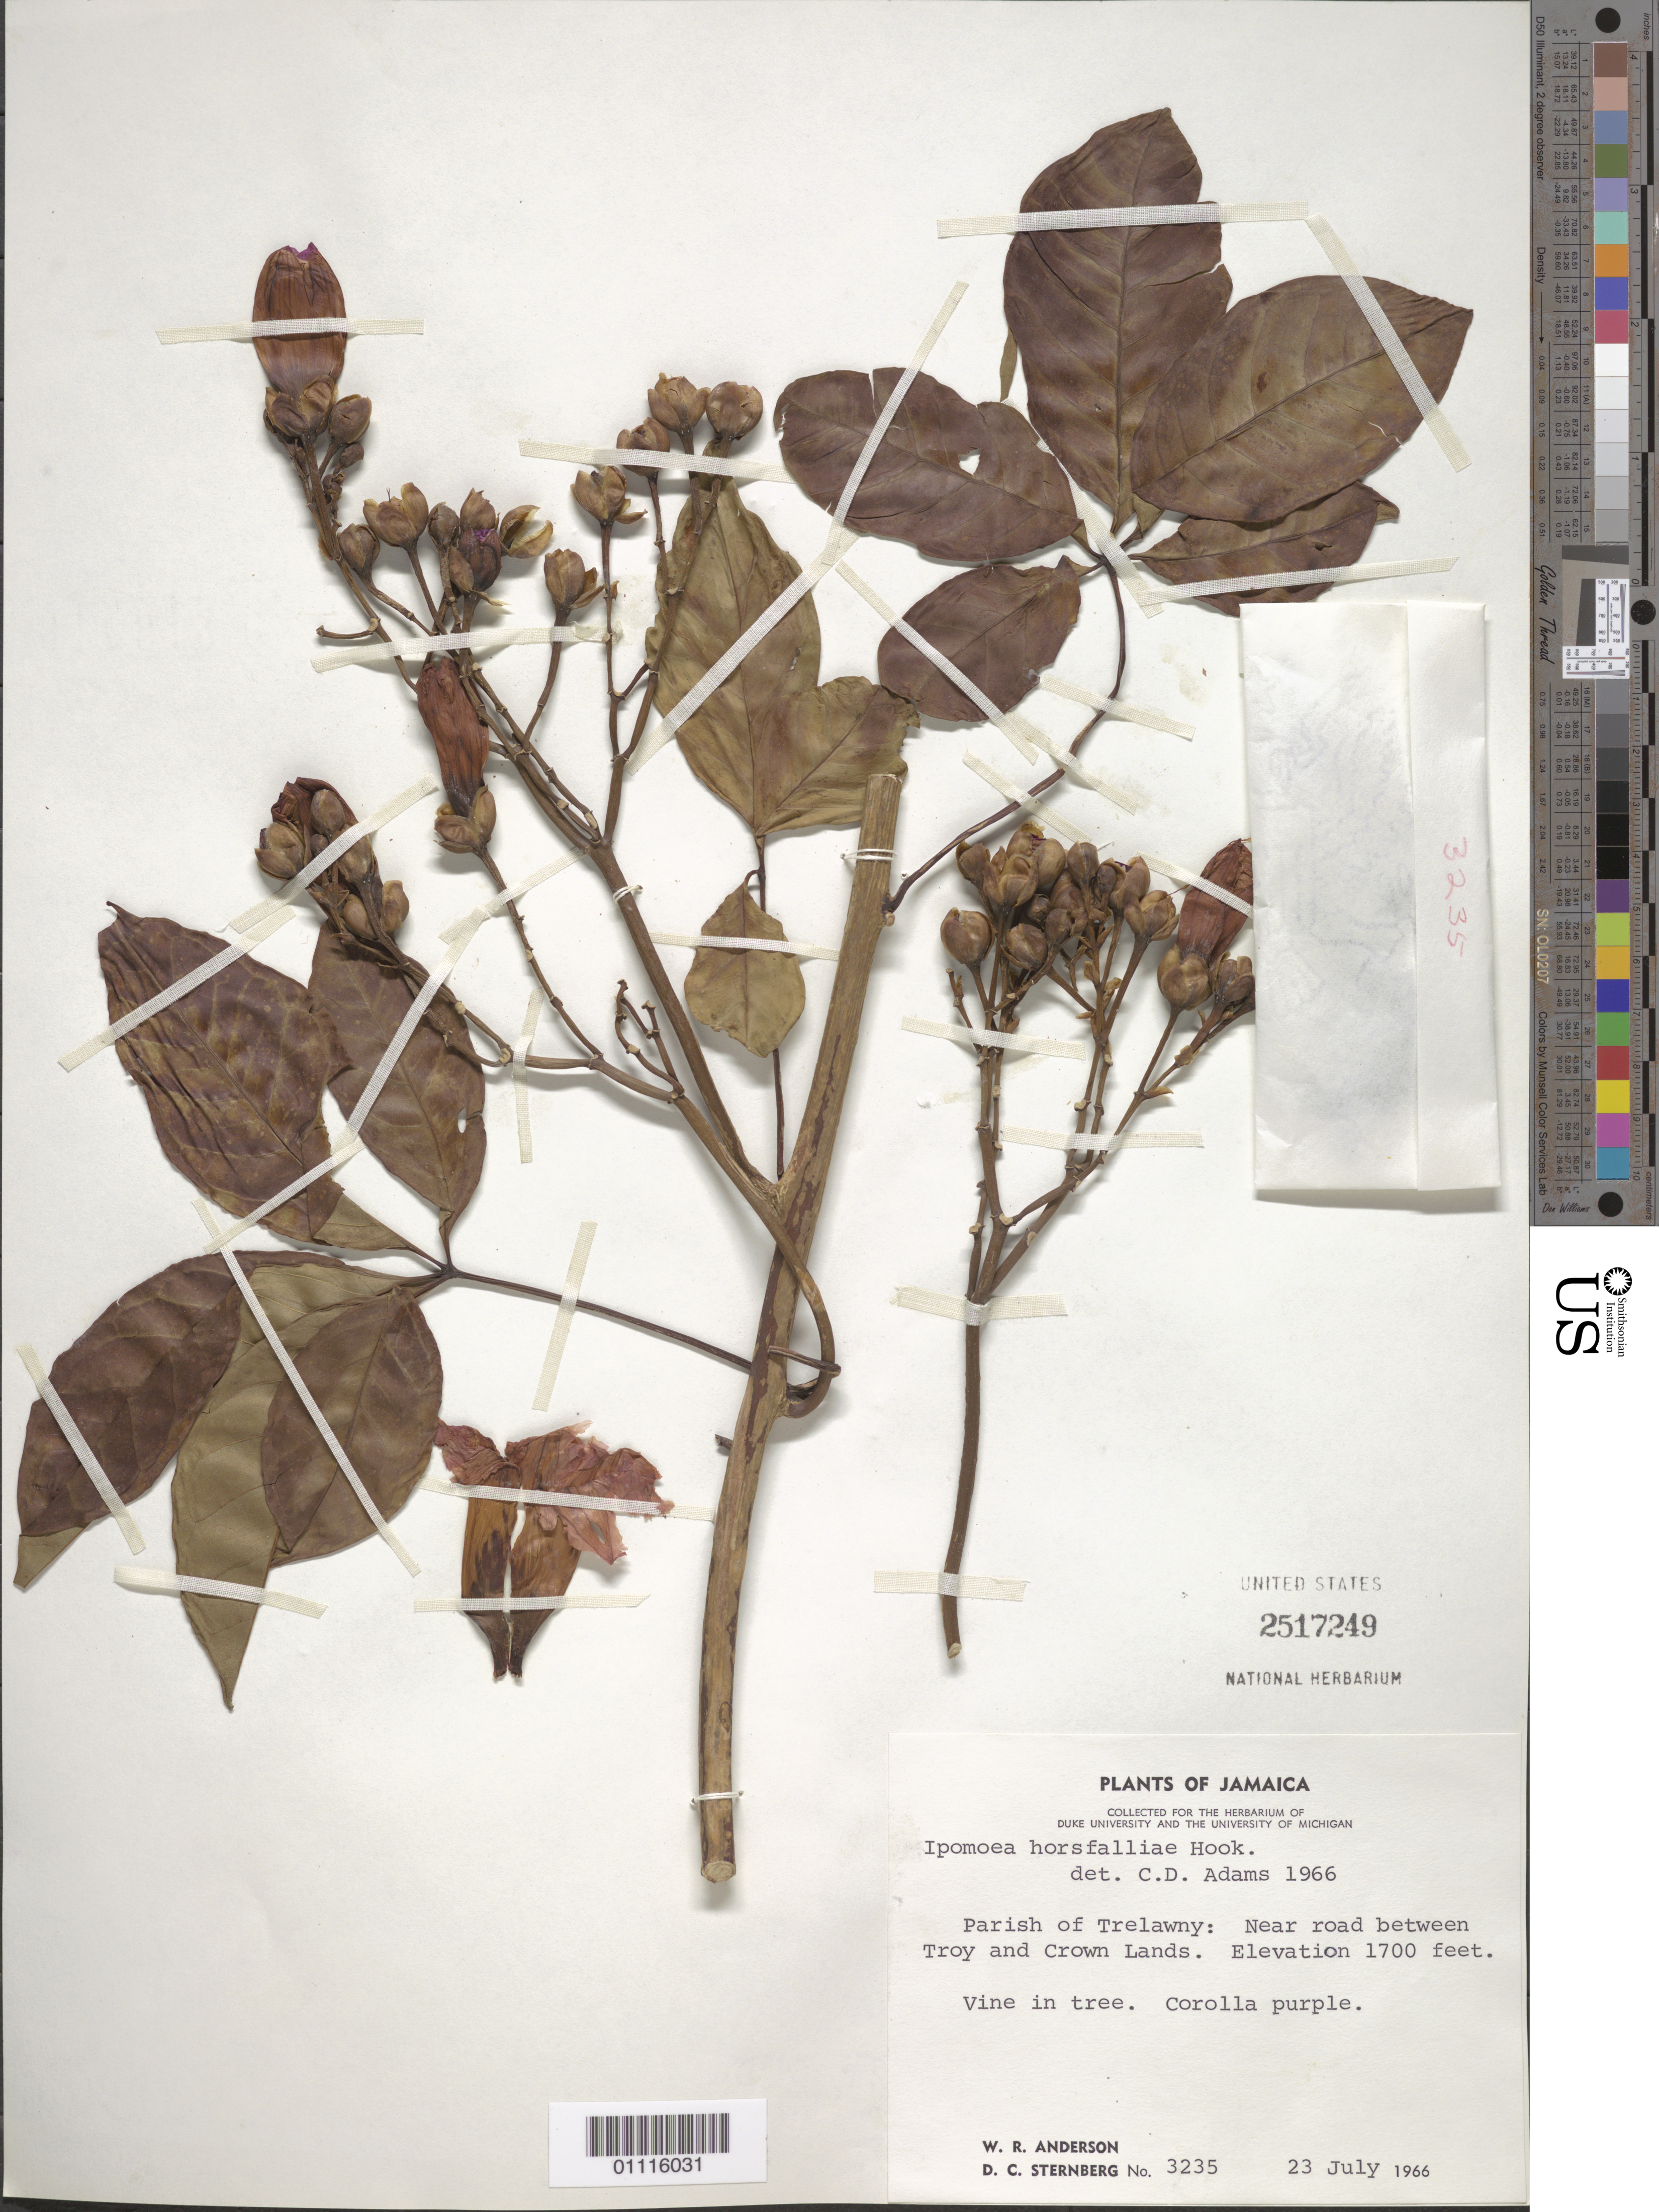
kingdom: Plantae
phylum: Tracheophyta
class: Magnoliopsida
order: Solanales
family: Convolvulaceae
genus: Ipomoea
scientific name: Ipomoea horsfalliae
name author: Hook.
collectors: W. R. Anderson & D. Sternberg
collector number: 3235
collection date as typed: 23 Jul 1966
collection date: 1966-07-23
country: Jamaica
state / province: Trelawny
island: Jamaica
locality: Near road between Troy and Crown Lands.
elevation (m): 518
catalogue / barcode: US 2517249